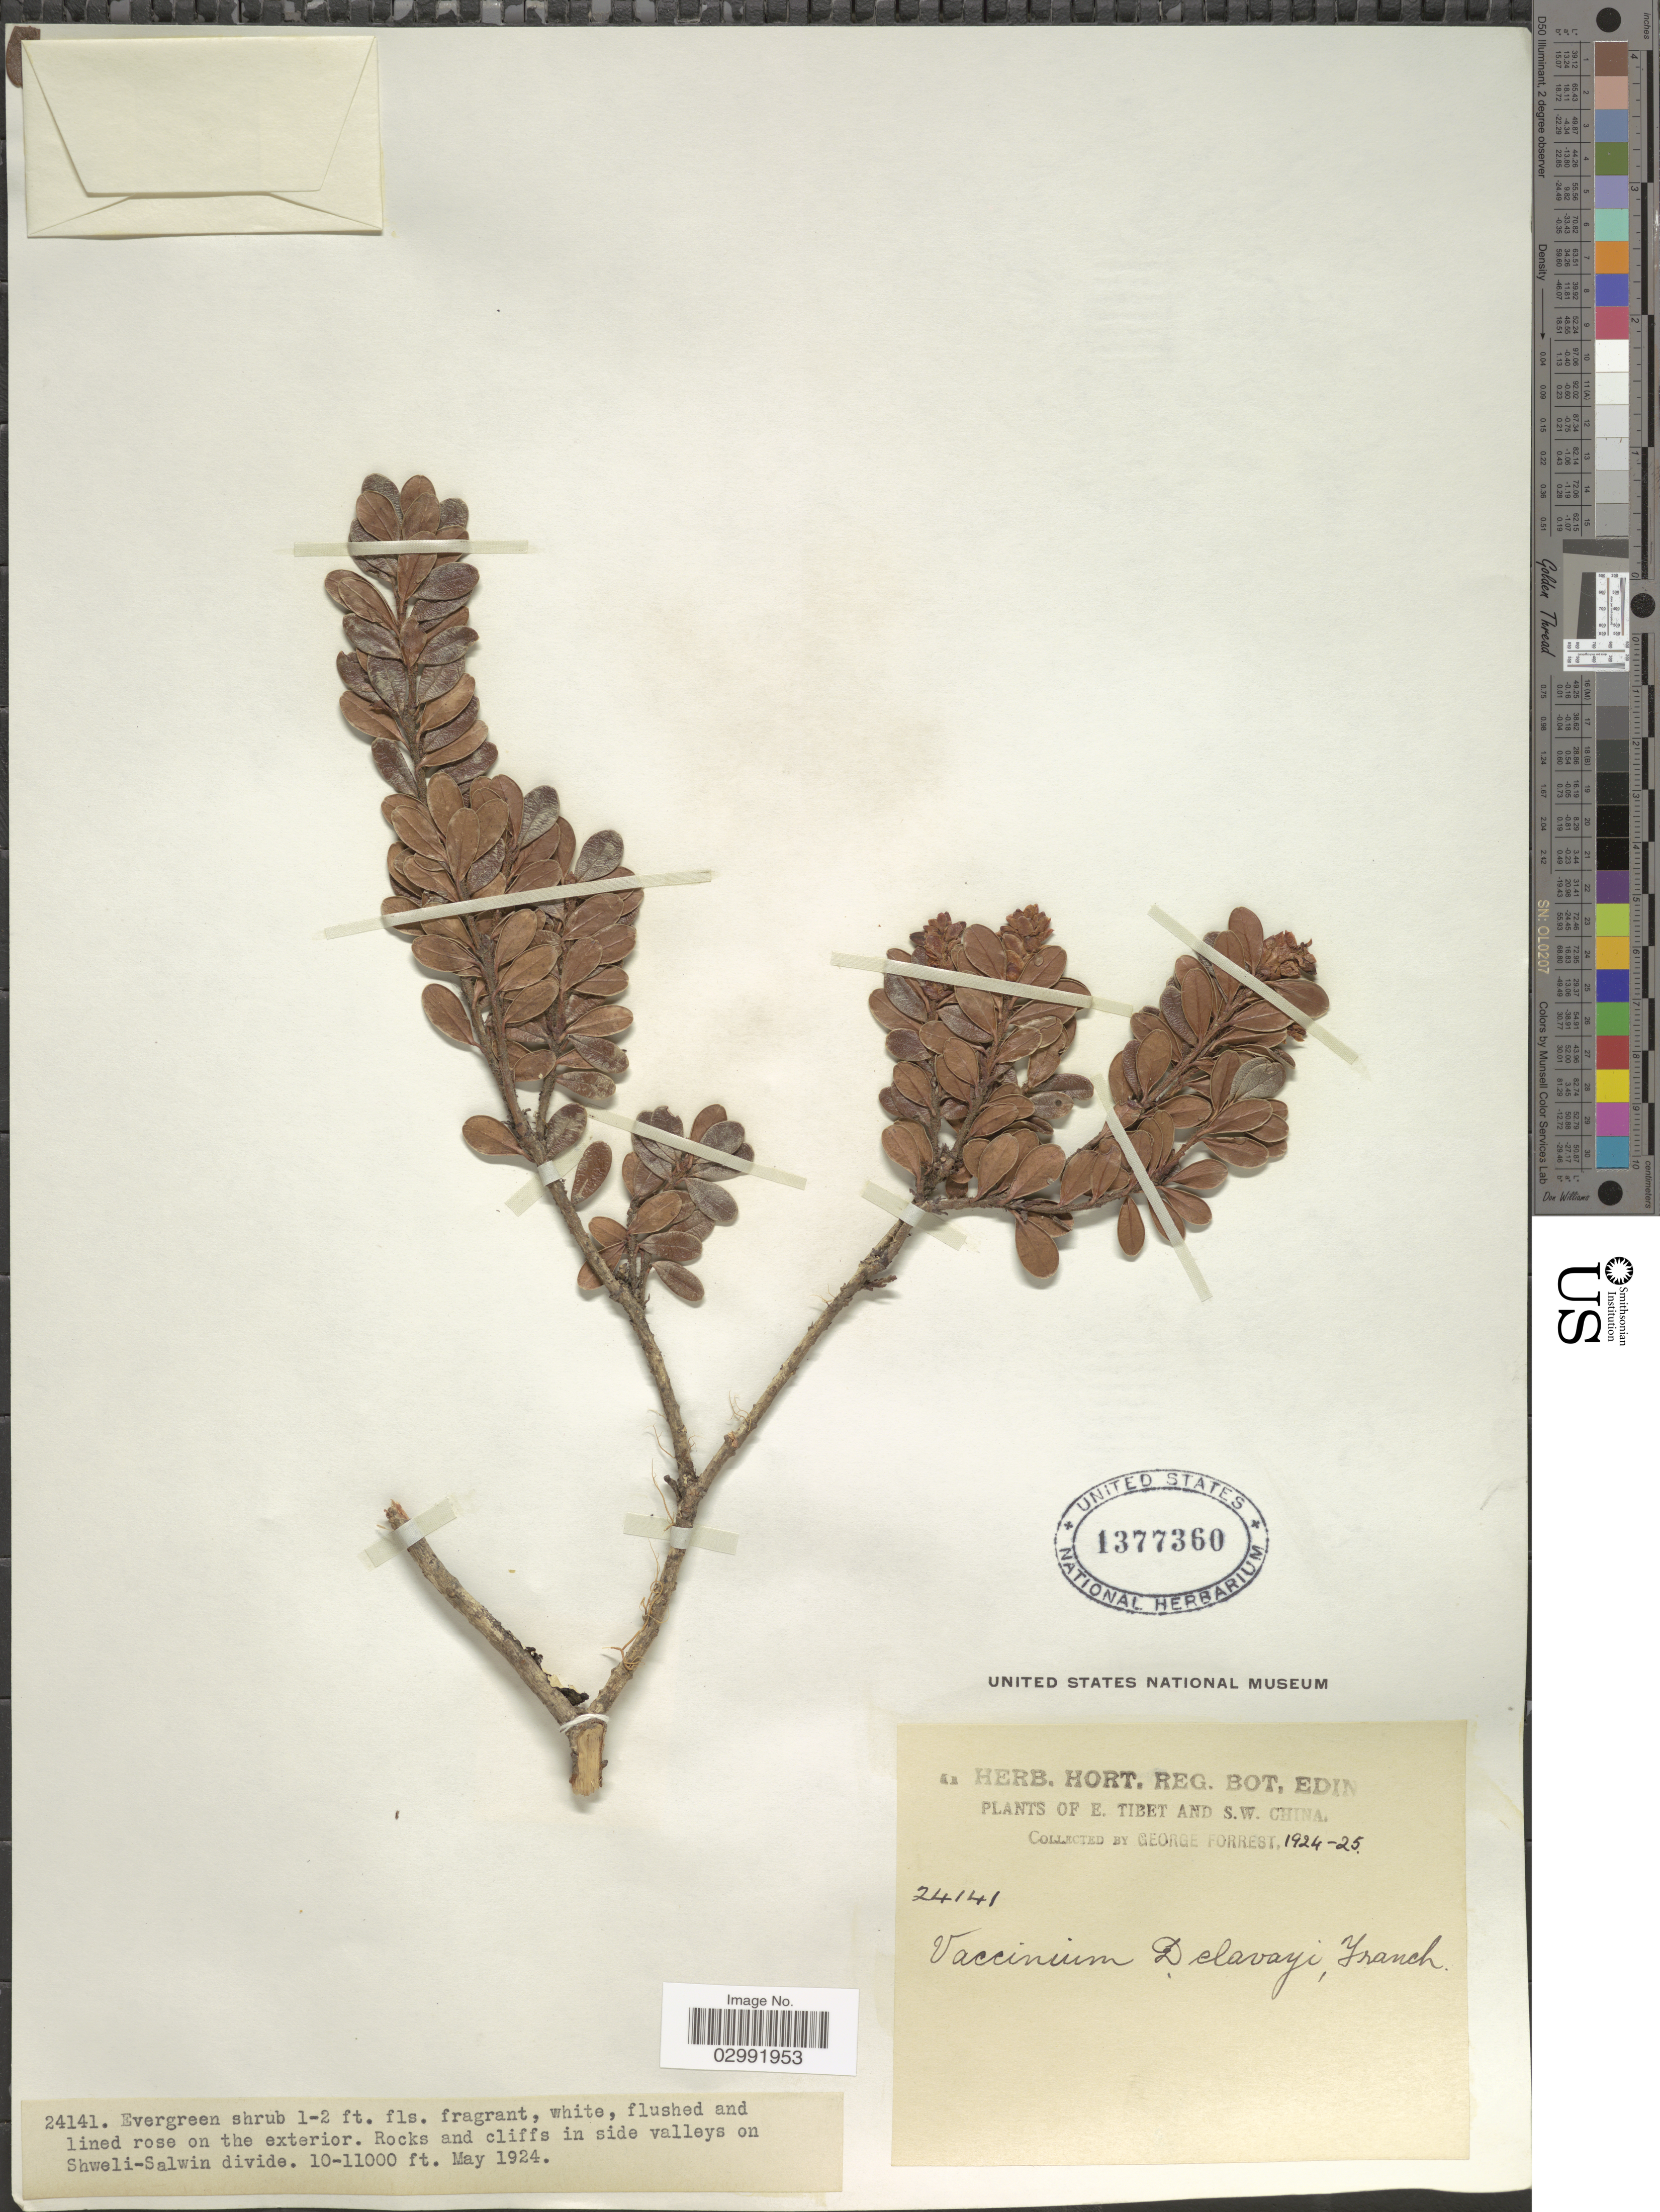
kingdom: Plantae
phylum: Tracheophyta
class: Magnoliopsida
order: Ericales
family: Ericaceae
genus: Vaccinium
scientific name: Vaccinium delavayi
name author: Franch.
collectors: G. Forrest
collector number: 24141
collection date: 1924-05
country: China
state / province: Xizang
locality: E. Tibet and S.W. China. Rocks and cliffs in side valleys on Shweli-Salwin divide.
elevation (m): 3048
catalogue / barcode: US 1377360